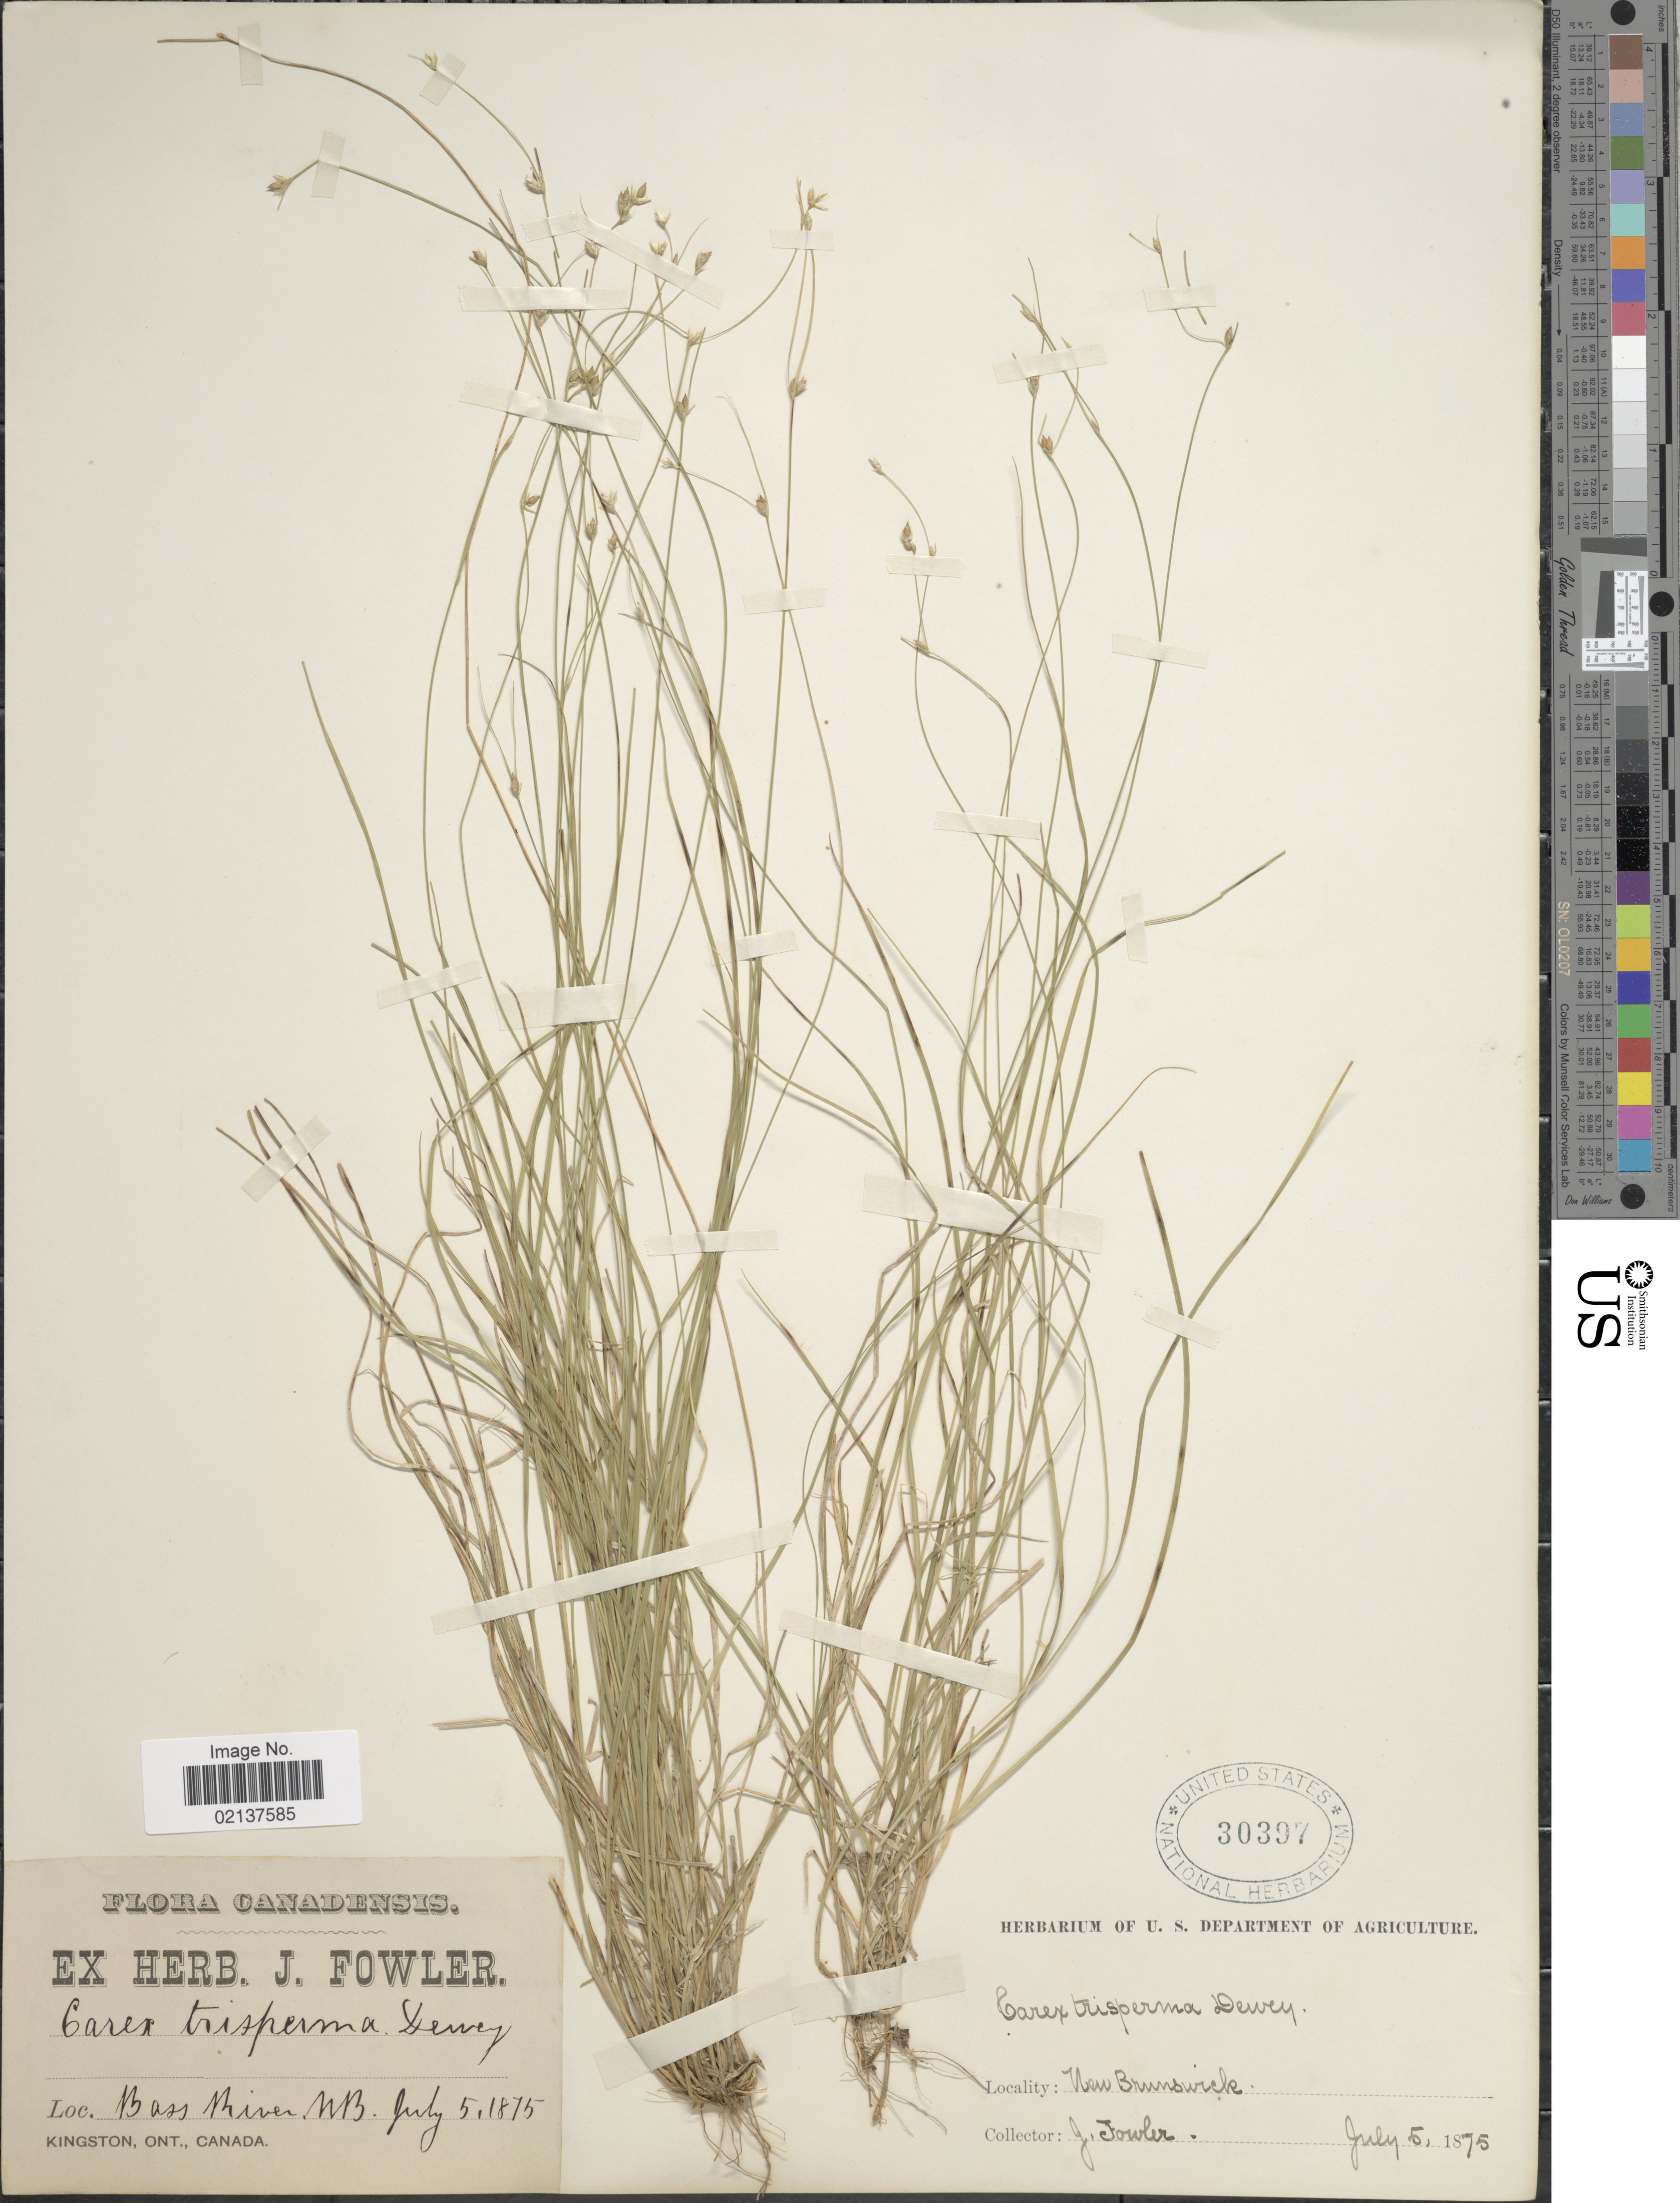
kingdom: Plantae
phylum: Tracheophyta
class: Liliopsida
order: Poales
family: Cyperaceae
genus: Carex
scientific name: Carex trisperma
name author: Dewey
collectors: J. P. Fowler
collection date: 1875-07-05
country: Canada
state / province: New Brunswick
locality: Bass River, NB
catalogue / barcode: US 30397